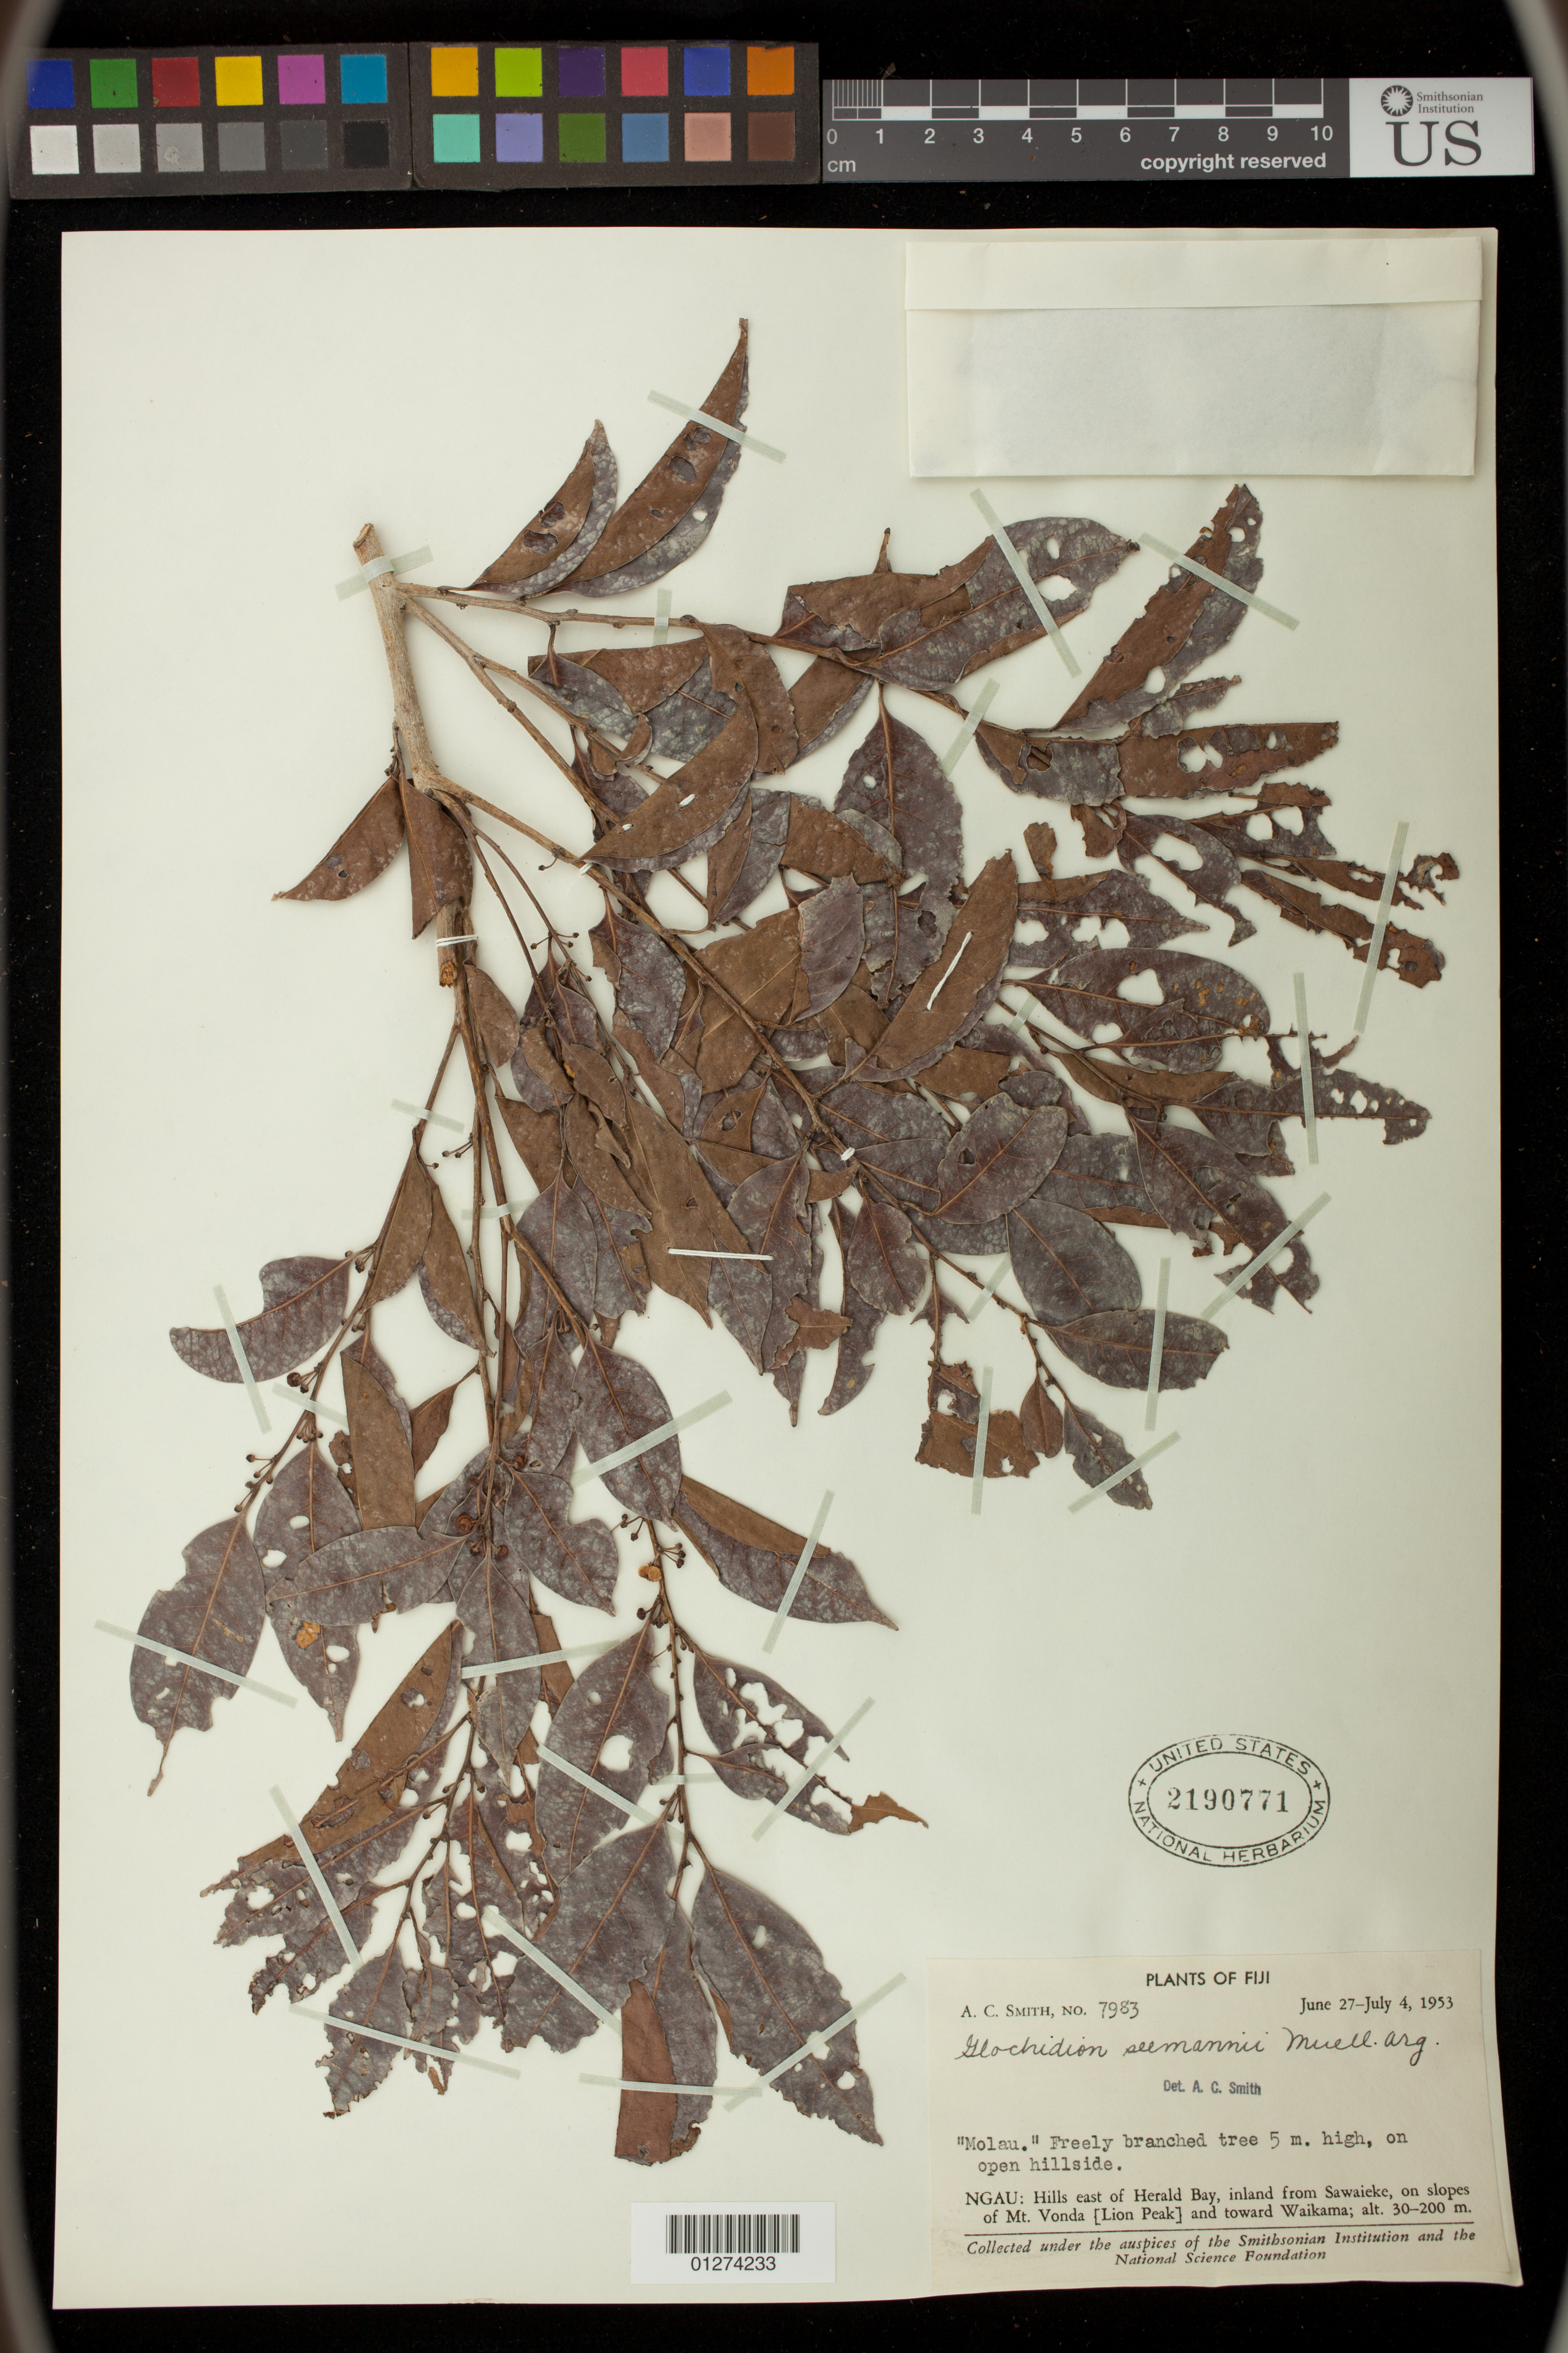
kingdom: Plantae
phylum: Tracheophyta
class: Magnoliopsida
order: Malpighiales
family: Phyllanthaceae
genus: Phyllanthus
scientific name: Phyllanthus seemannii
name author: (Müll. Arg.) Müll. Arg.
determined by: Wagner, W. L., (BOT), Smithsonian Institution - National Museum of Natural History (UNITED STATES)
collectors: A. C. Smith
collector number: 7983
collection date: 1953-06-27/1953-07-04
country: Fiji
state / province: Northern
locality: Ngau: Hills east of Herald Bay, inland from Sawaieke, on slopes of Mt. Vonda [Lion Peak] and toward Waikama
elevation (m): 30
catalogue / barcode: US 2190771